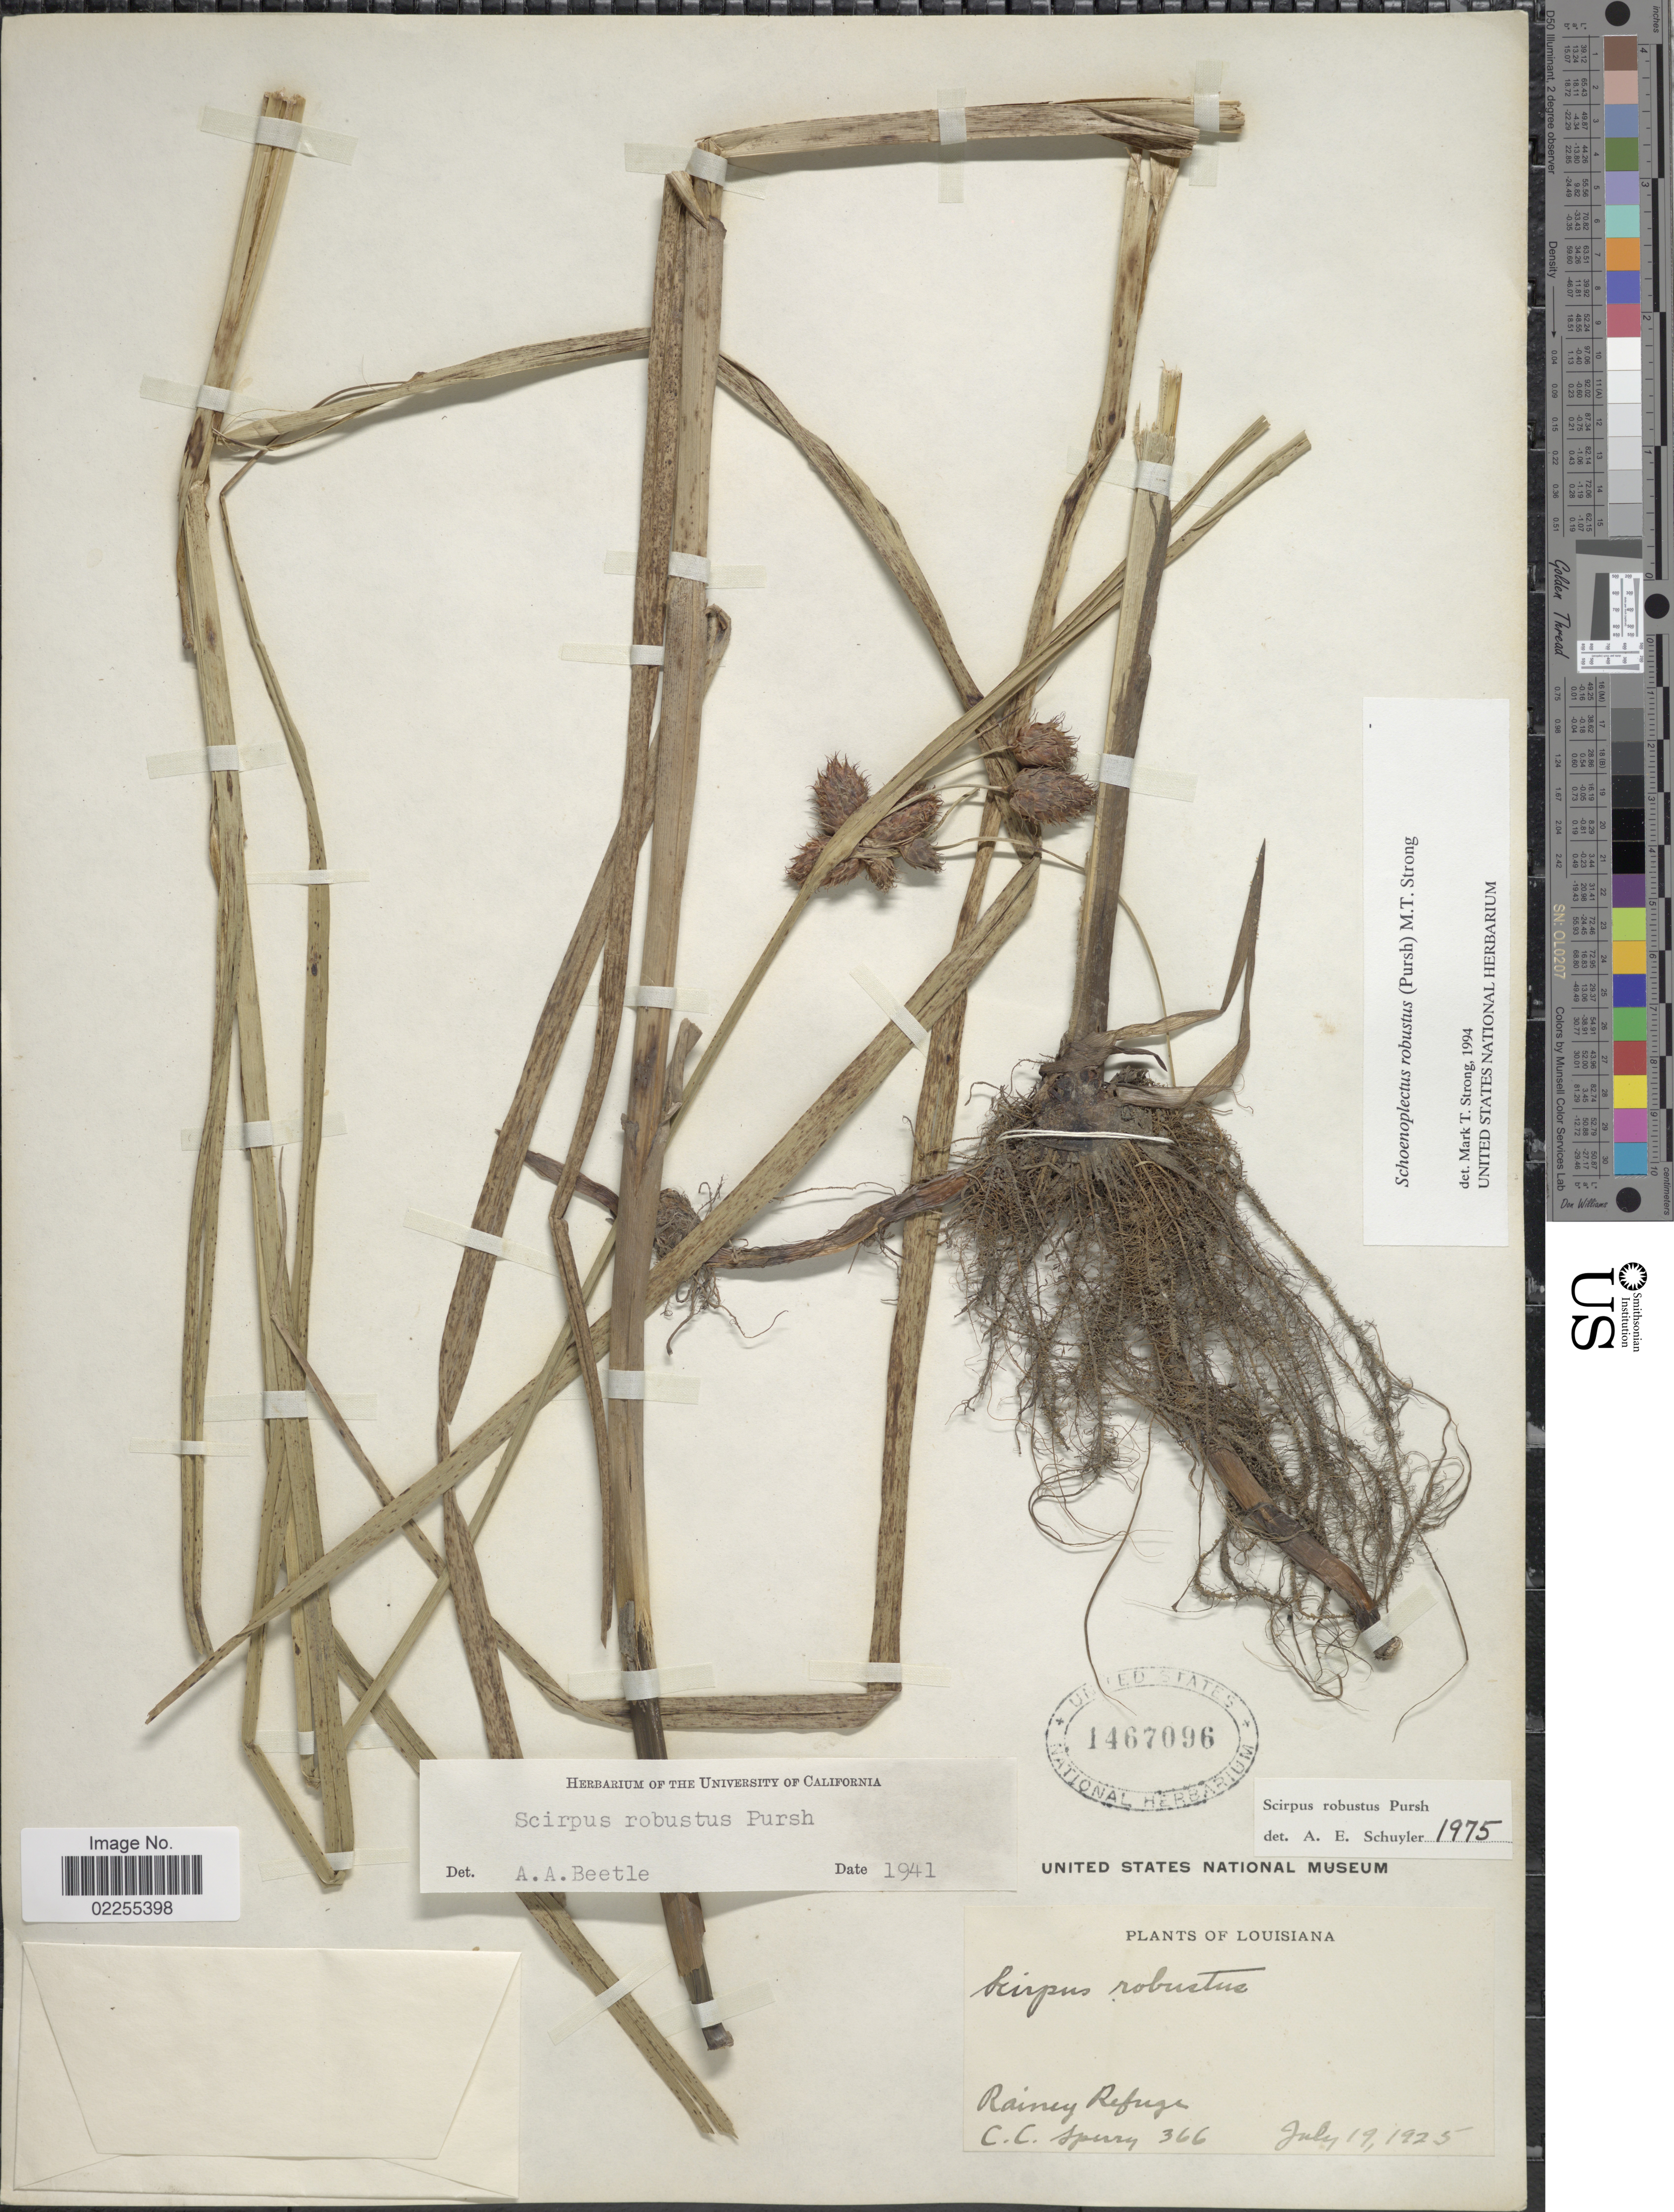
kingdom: Plantae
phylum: Tracheophyta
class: Liliopsida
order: Poales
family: Cyperaceae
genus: Bolboschoenus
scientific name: Bolboschoenus robustus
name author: (Pursh) Soják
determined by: Strong, M. T., (US), Smithsonian Institution - National Museum of Natural History (UNITED STATES)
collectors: C. C. Sperry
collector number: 366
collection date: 1925-07-19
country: United States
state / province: Louisiana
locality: Rainey Refuge.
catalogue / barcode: US 1467096